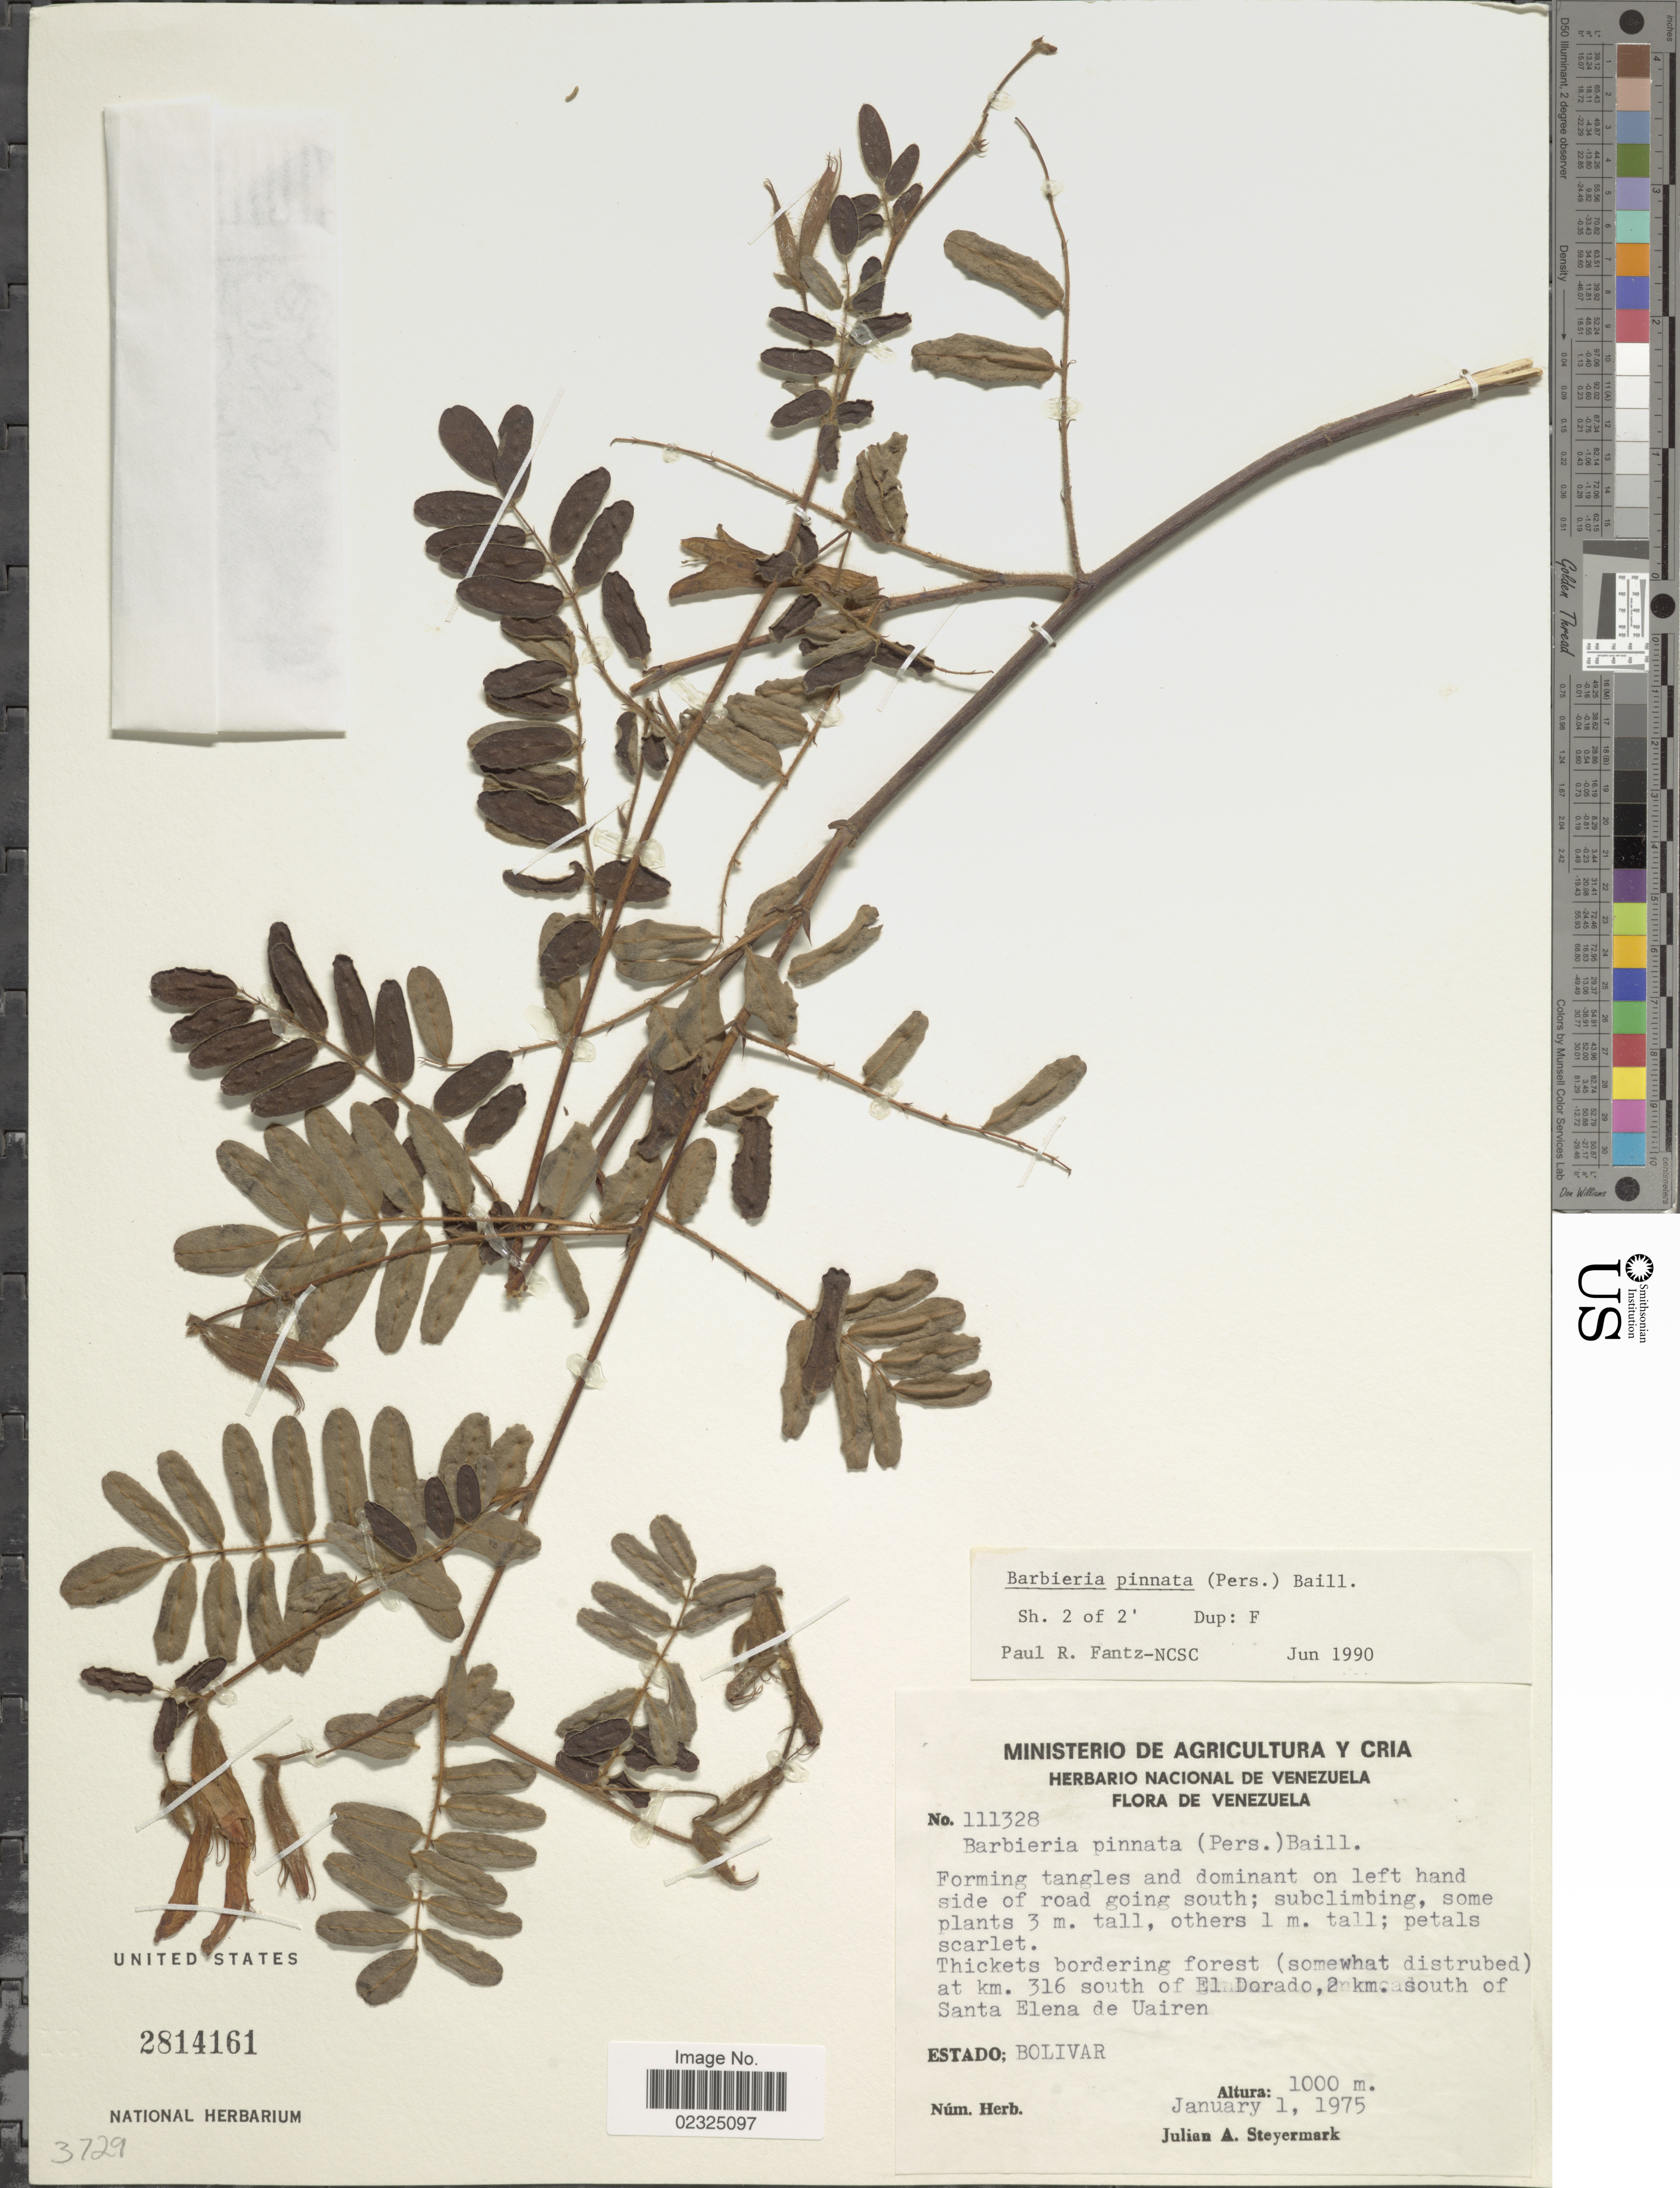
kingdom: Plantae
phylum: Tracheophyta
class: Magnoliopsida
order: Fabales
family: Fabaceae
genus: Barbieria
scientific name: Barbieria sp.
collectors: J. Steyermark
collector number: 111328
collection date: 1975-01-01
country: Venezuela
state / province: Bolivar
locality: Forming tangles and dominant on left hand side of road going south, thickets bordering forest (somewhat disturbed) at km. 316 south of El Dorado, 2 km. south of Santa Elena de Uairen.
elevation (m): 1000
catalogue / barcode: US 2814161